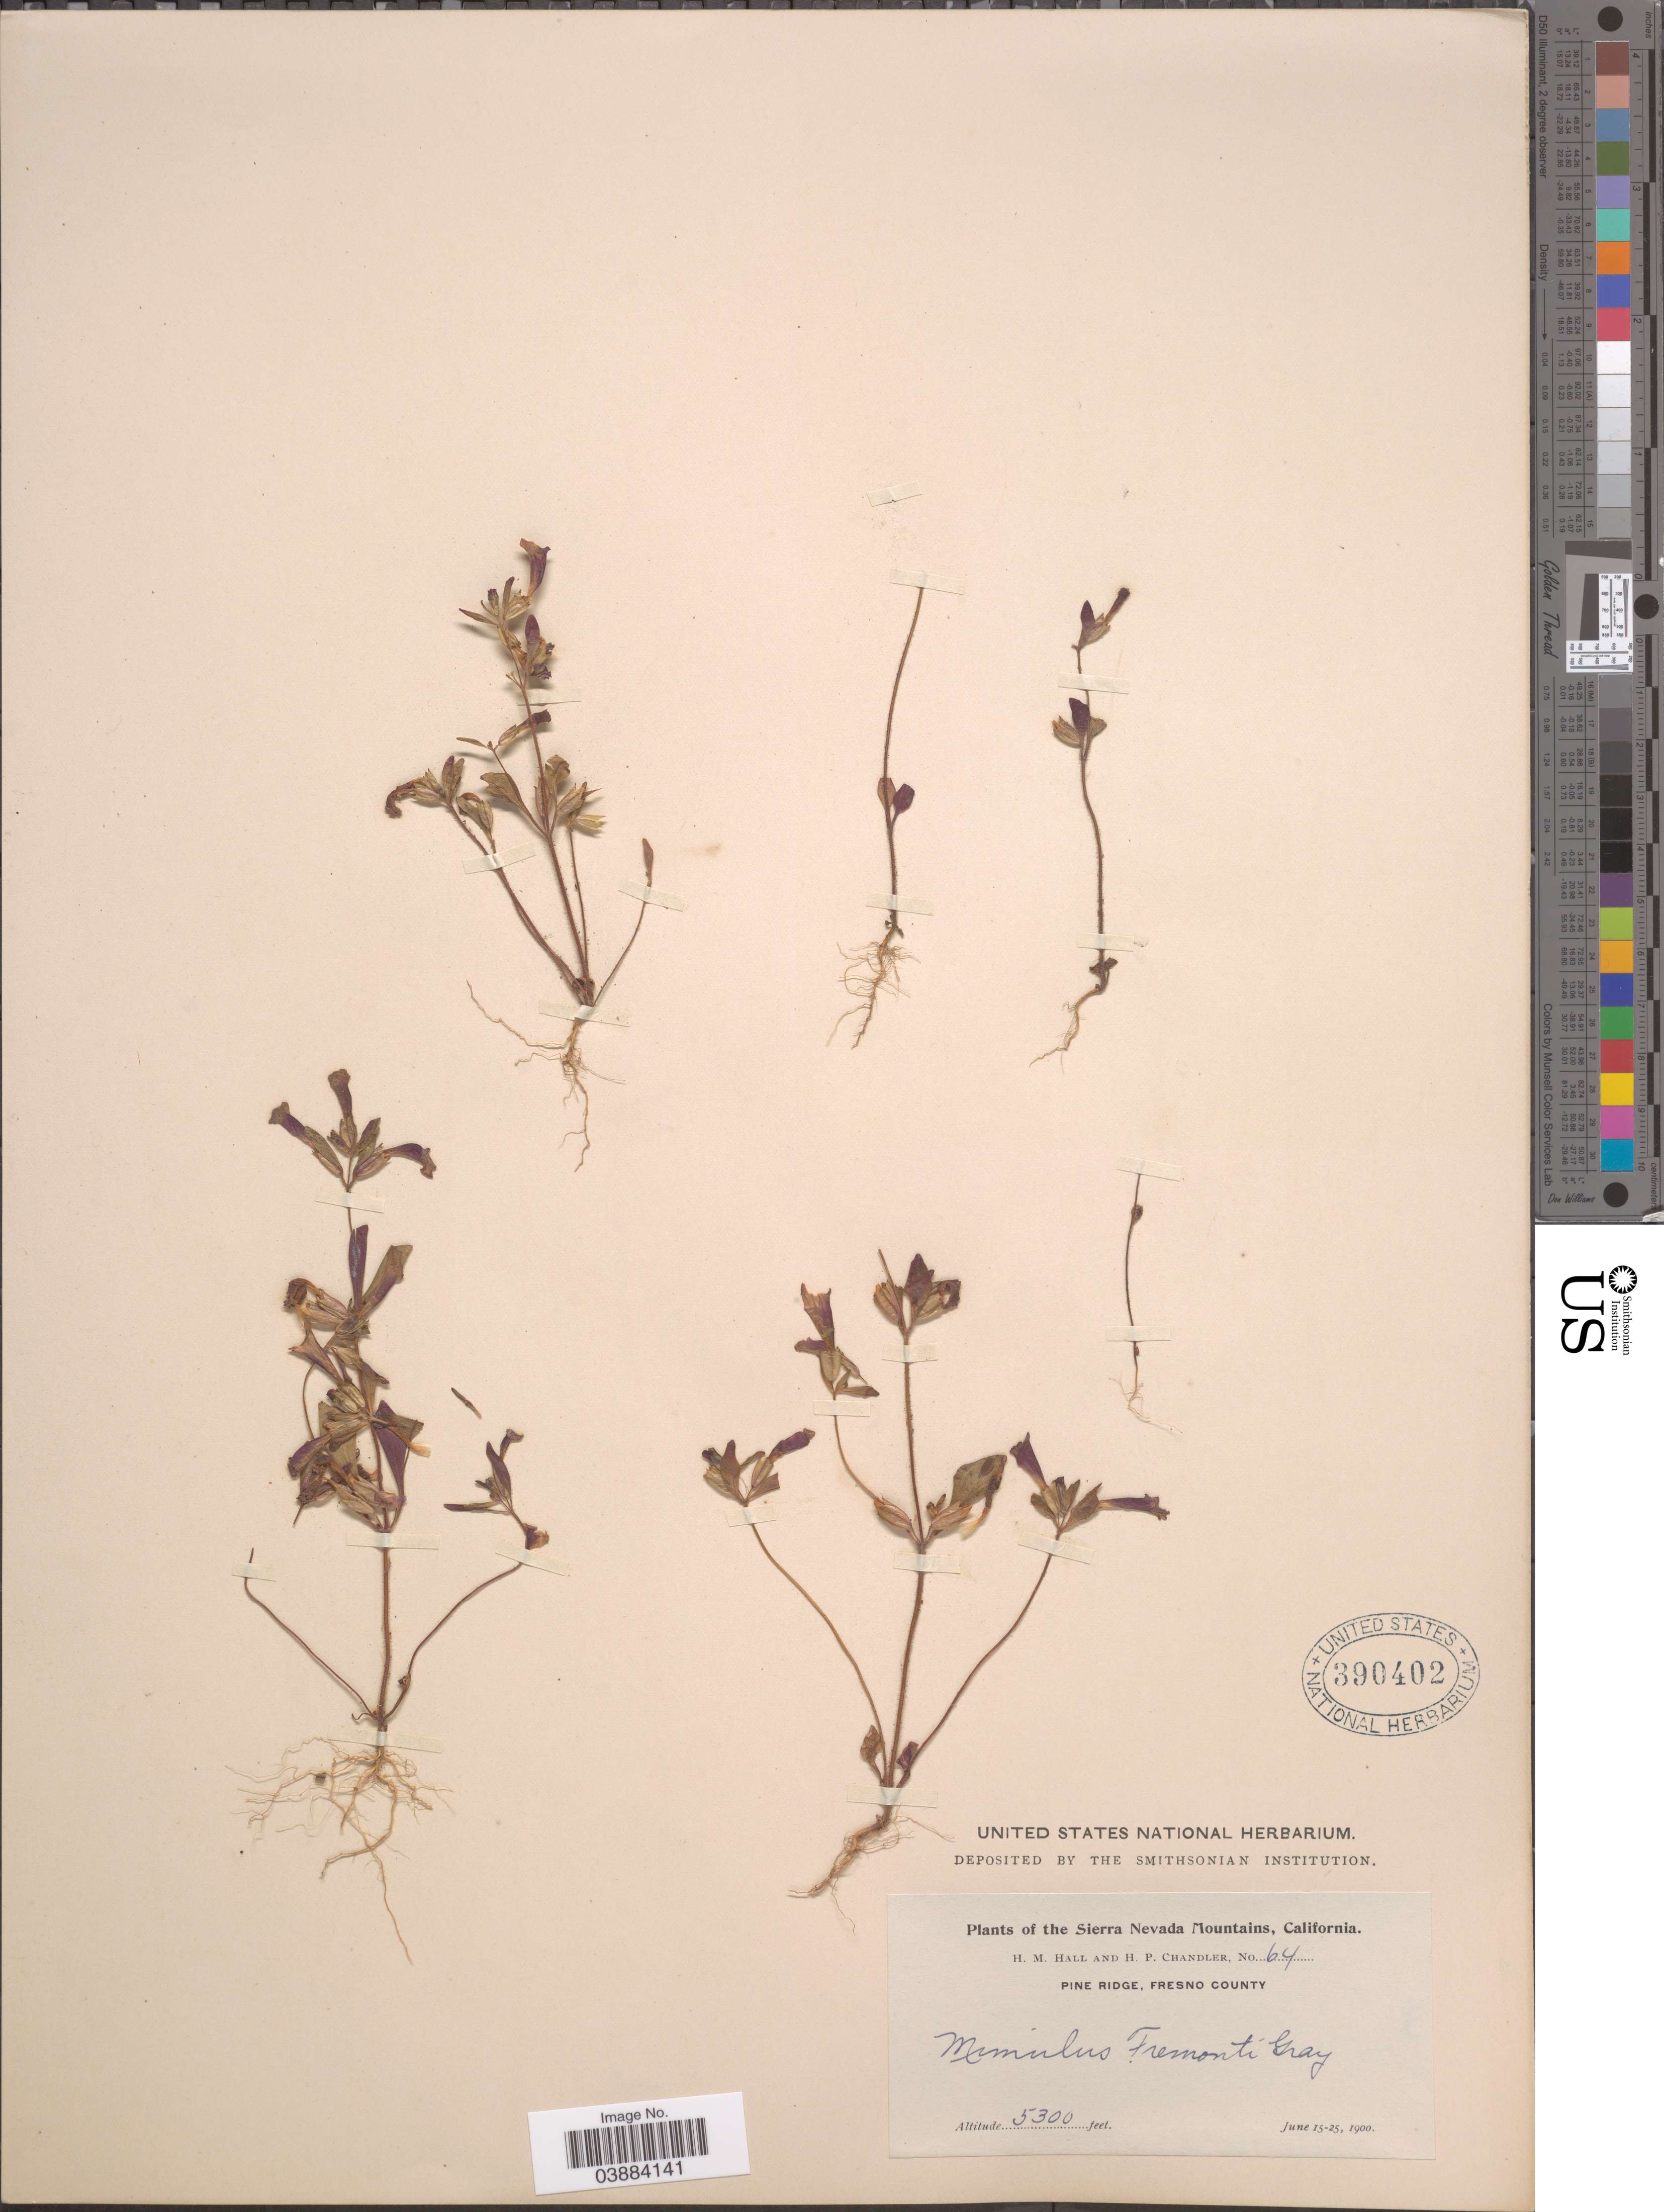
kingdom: Plantae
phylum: Tracheophyta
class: Magnoliopsida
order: Lamiales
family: Phrymaceae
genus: Eunanus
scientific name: Eunanus torreyi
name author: (A. Gray) Greene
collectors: H. M. Hall & H. Chandler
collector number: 64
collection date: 1900-06-15/1900-06-25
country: United States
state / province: California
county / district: Fresno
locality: The Sierra Nevada Mountains. Pine Ridge, Fresno County.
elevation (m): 1615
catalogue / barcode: US 390402